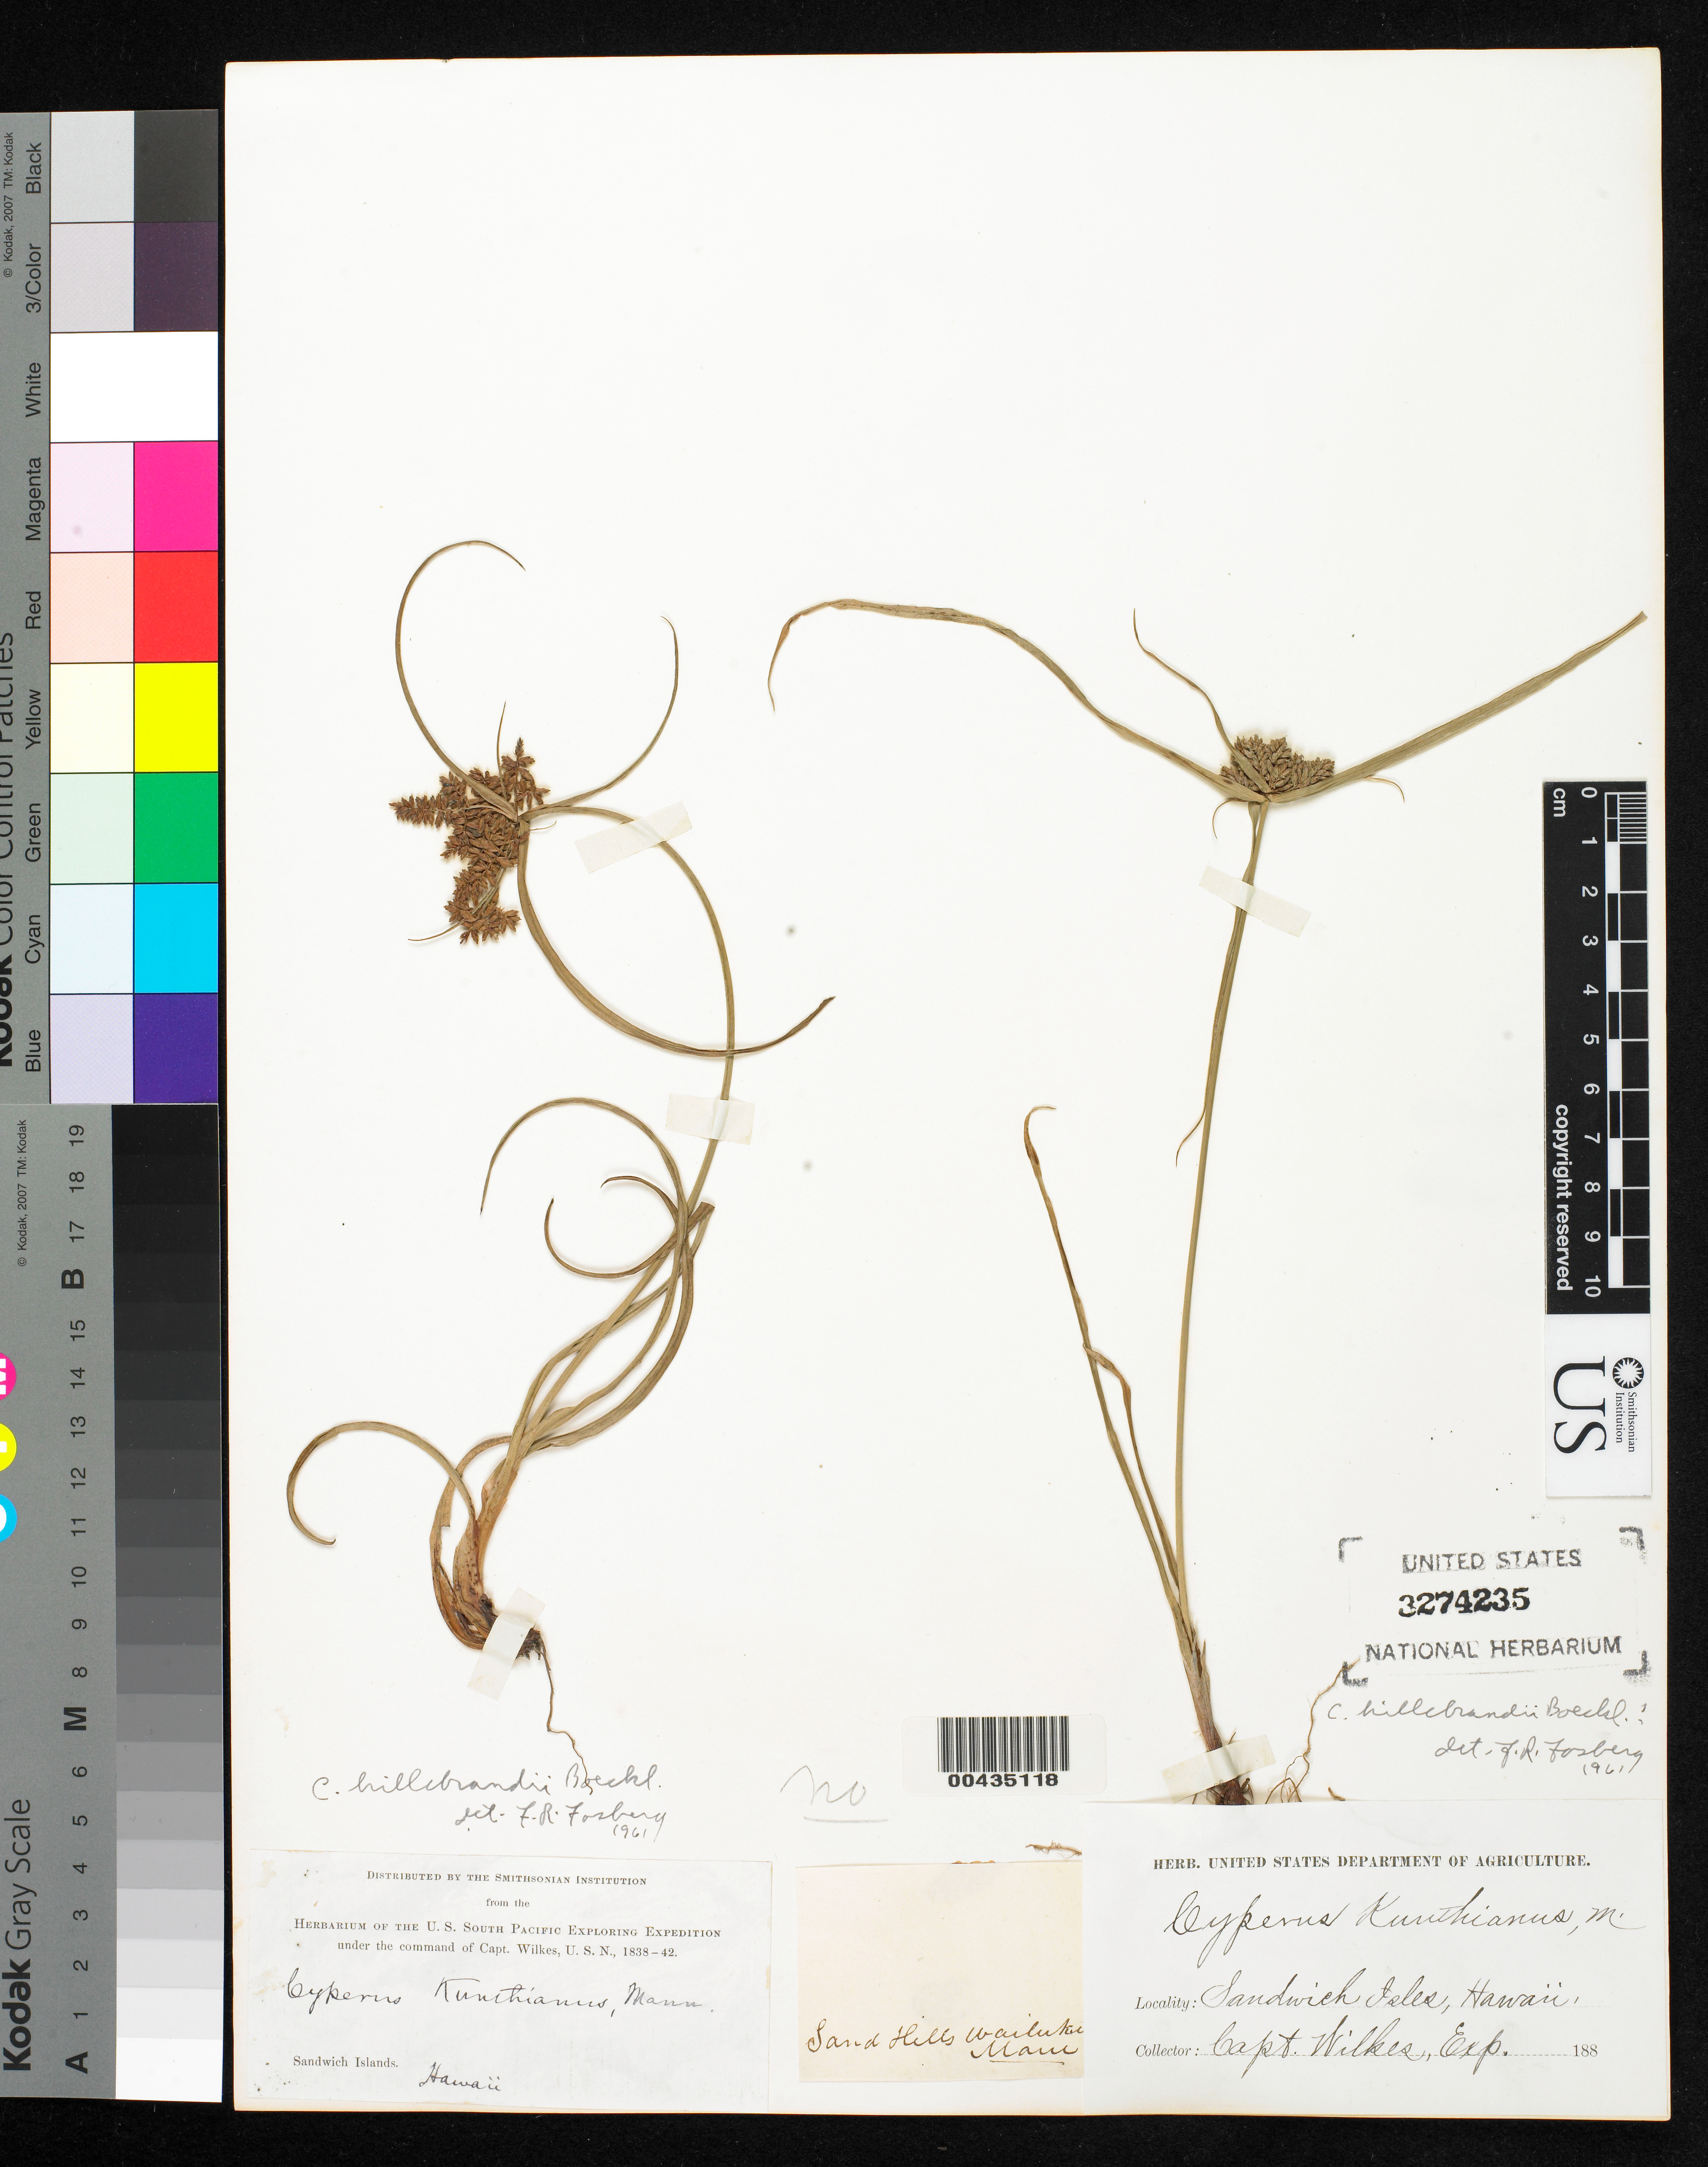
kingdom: Plantae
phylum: Tracheophyta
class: Liliopsida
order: Poales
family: Cyperaceae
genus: Cyperus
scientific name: Cyperus hillebrandii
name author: Boeckeler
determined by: Fosberg, F. R.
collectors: Wilkes Explor. Exped.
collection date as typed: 1838 to -- --- 1842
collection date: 1838/1842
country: United States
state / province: Hawaii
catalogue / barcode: US 3274235